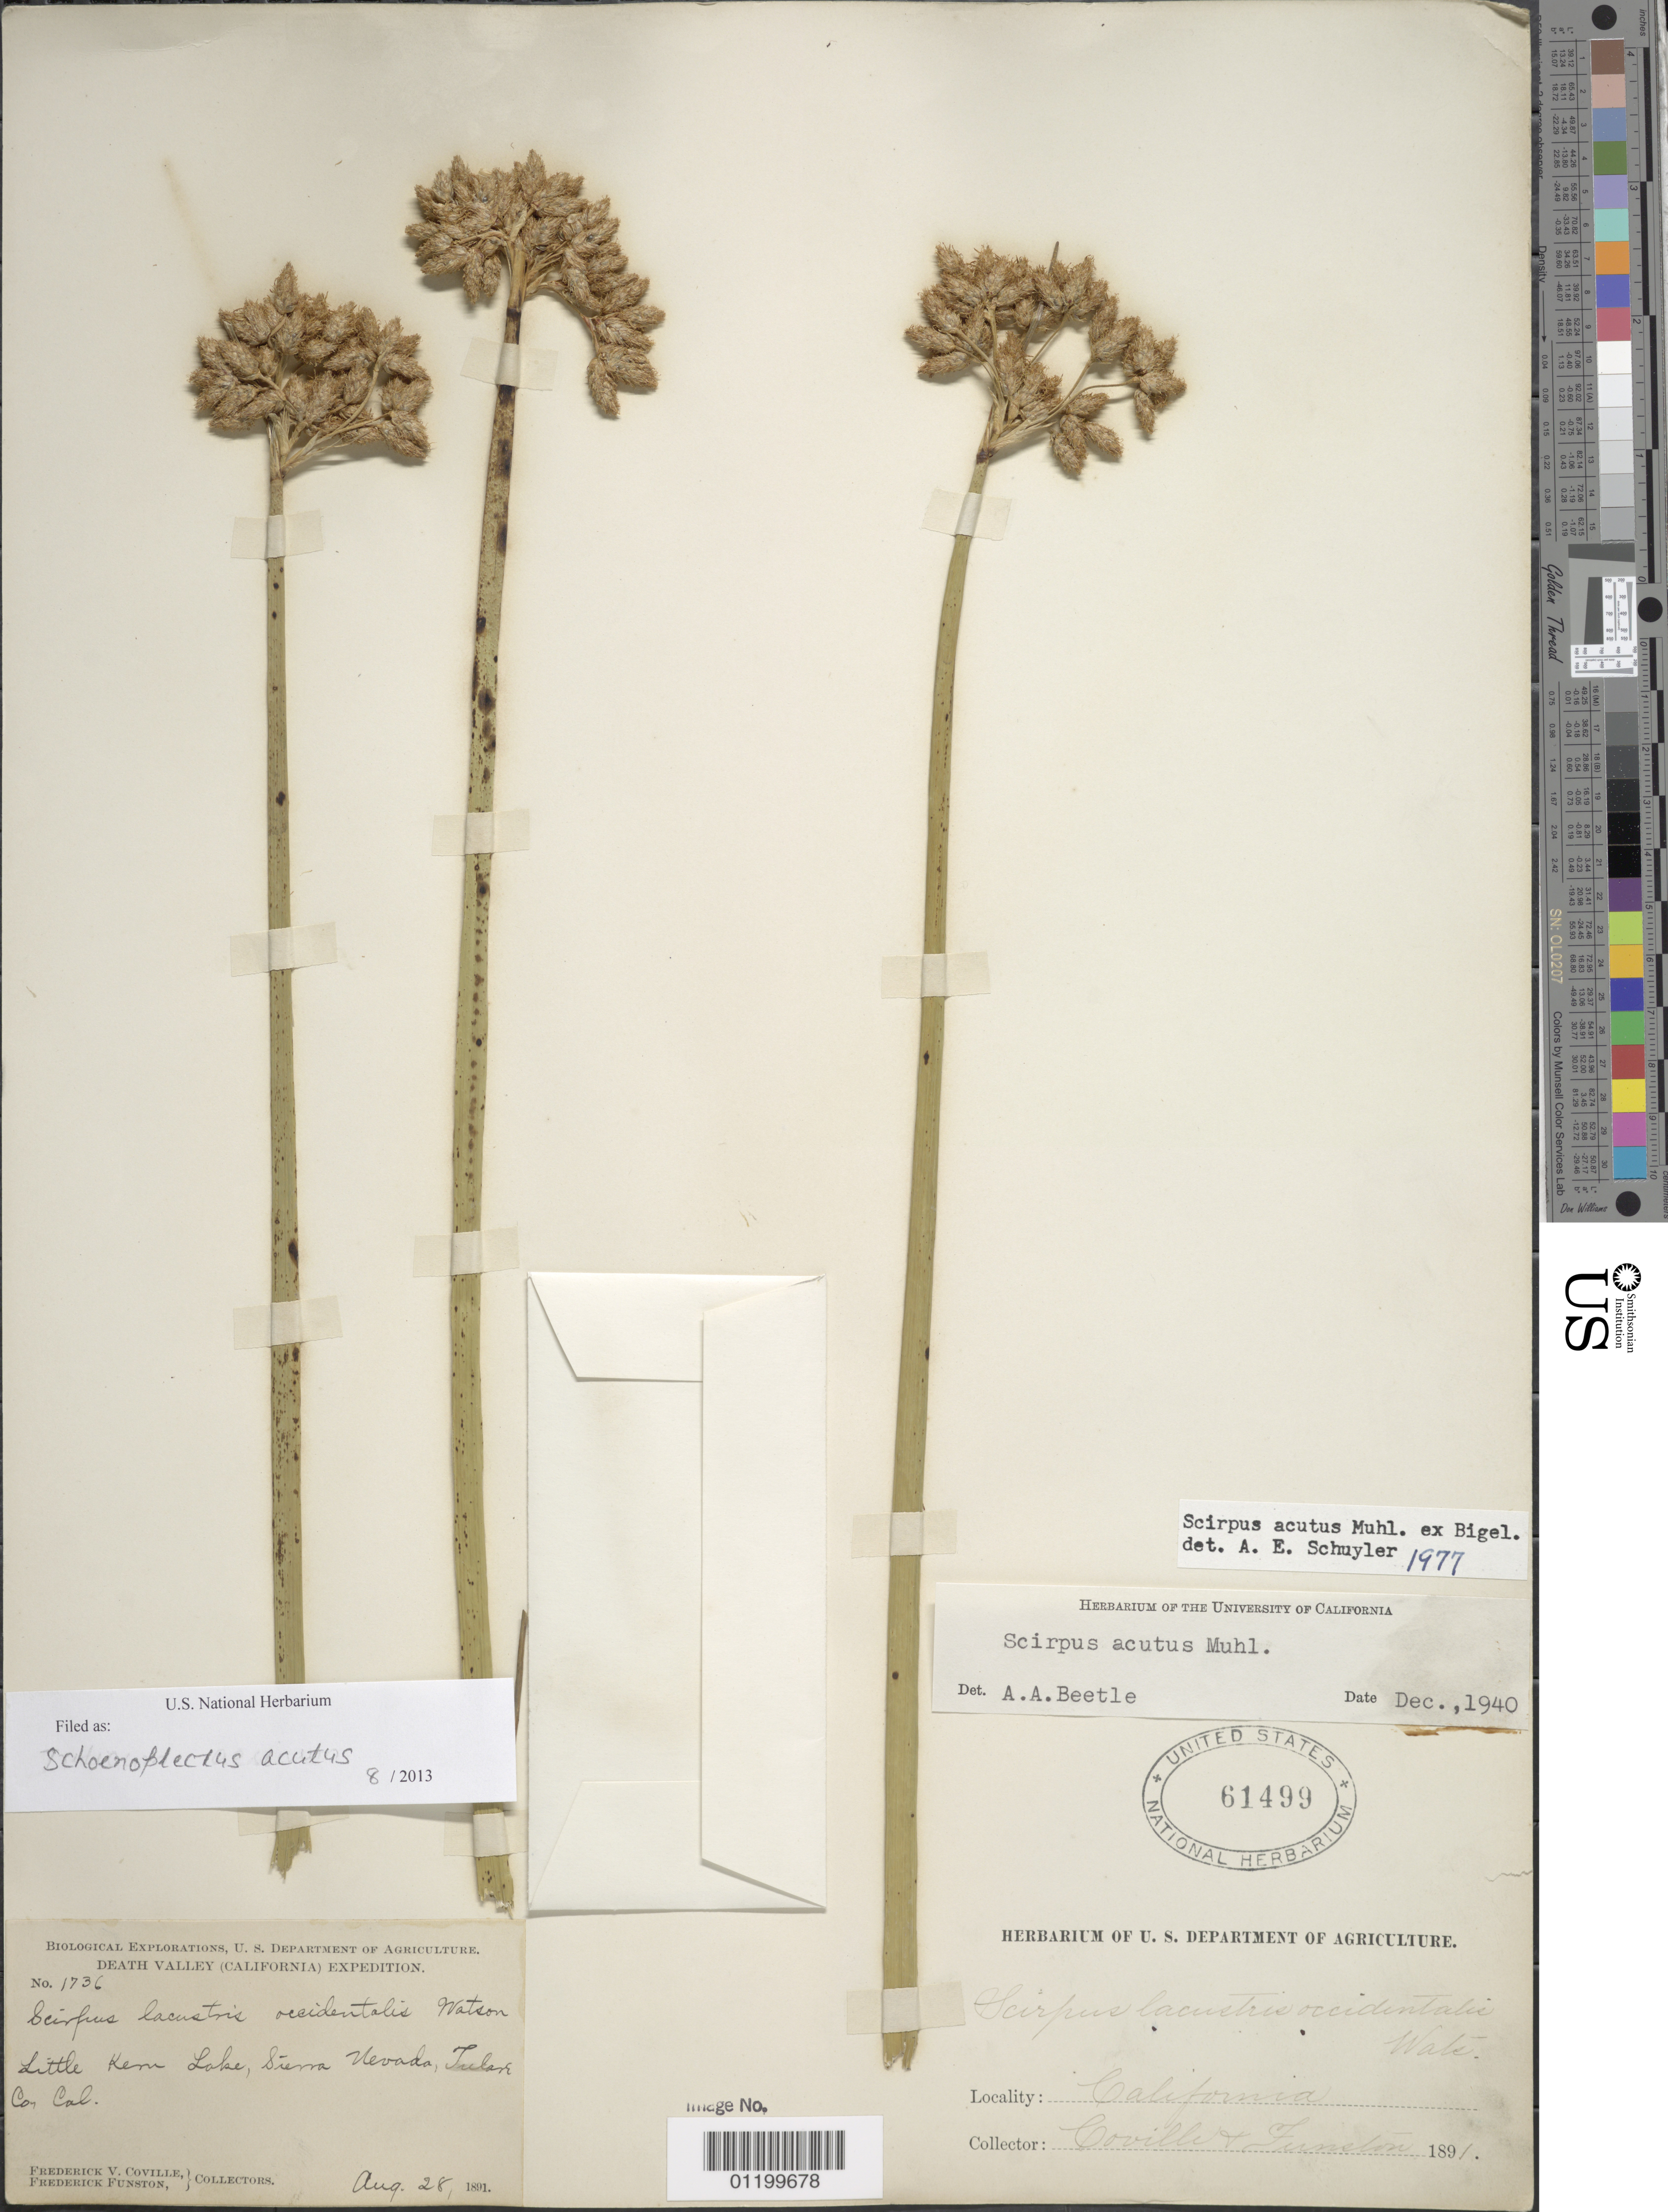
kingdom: Plantae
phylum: Tracheophyta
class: Liliopsida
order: Poales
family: Cyperaceae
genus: Schoenoplectus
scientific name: Schoenoplectus acutus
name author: (Muhl. ex Bigelow) Á. Löve & D. Löve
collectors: F. V. Coville & F. Funston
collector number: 1736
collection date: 1891-08-28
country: United States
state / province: California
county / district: Tulare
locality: Little Kern Lake, Sierra Nevada.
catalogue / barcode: US 61499